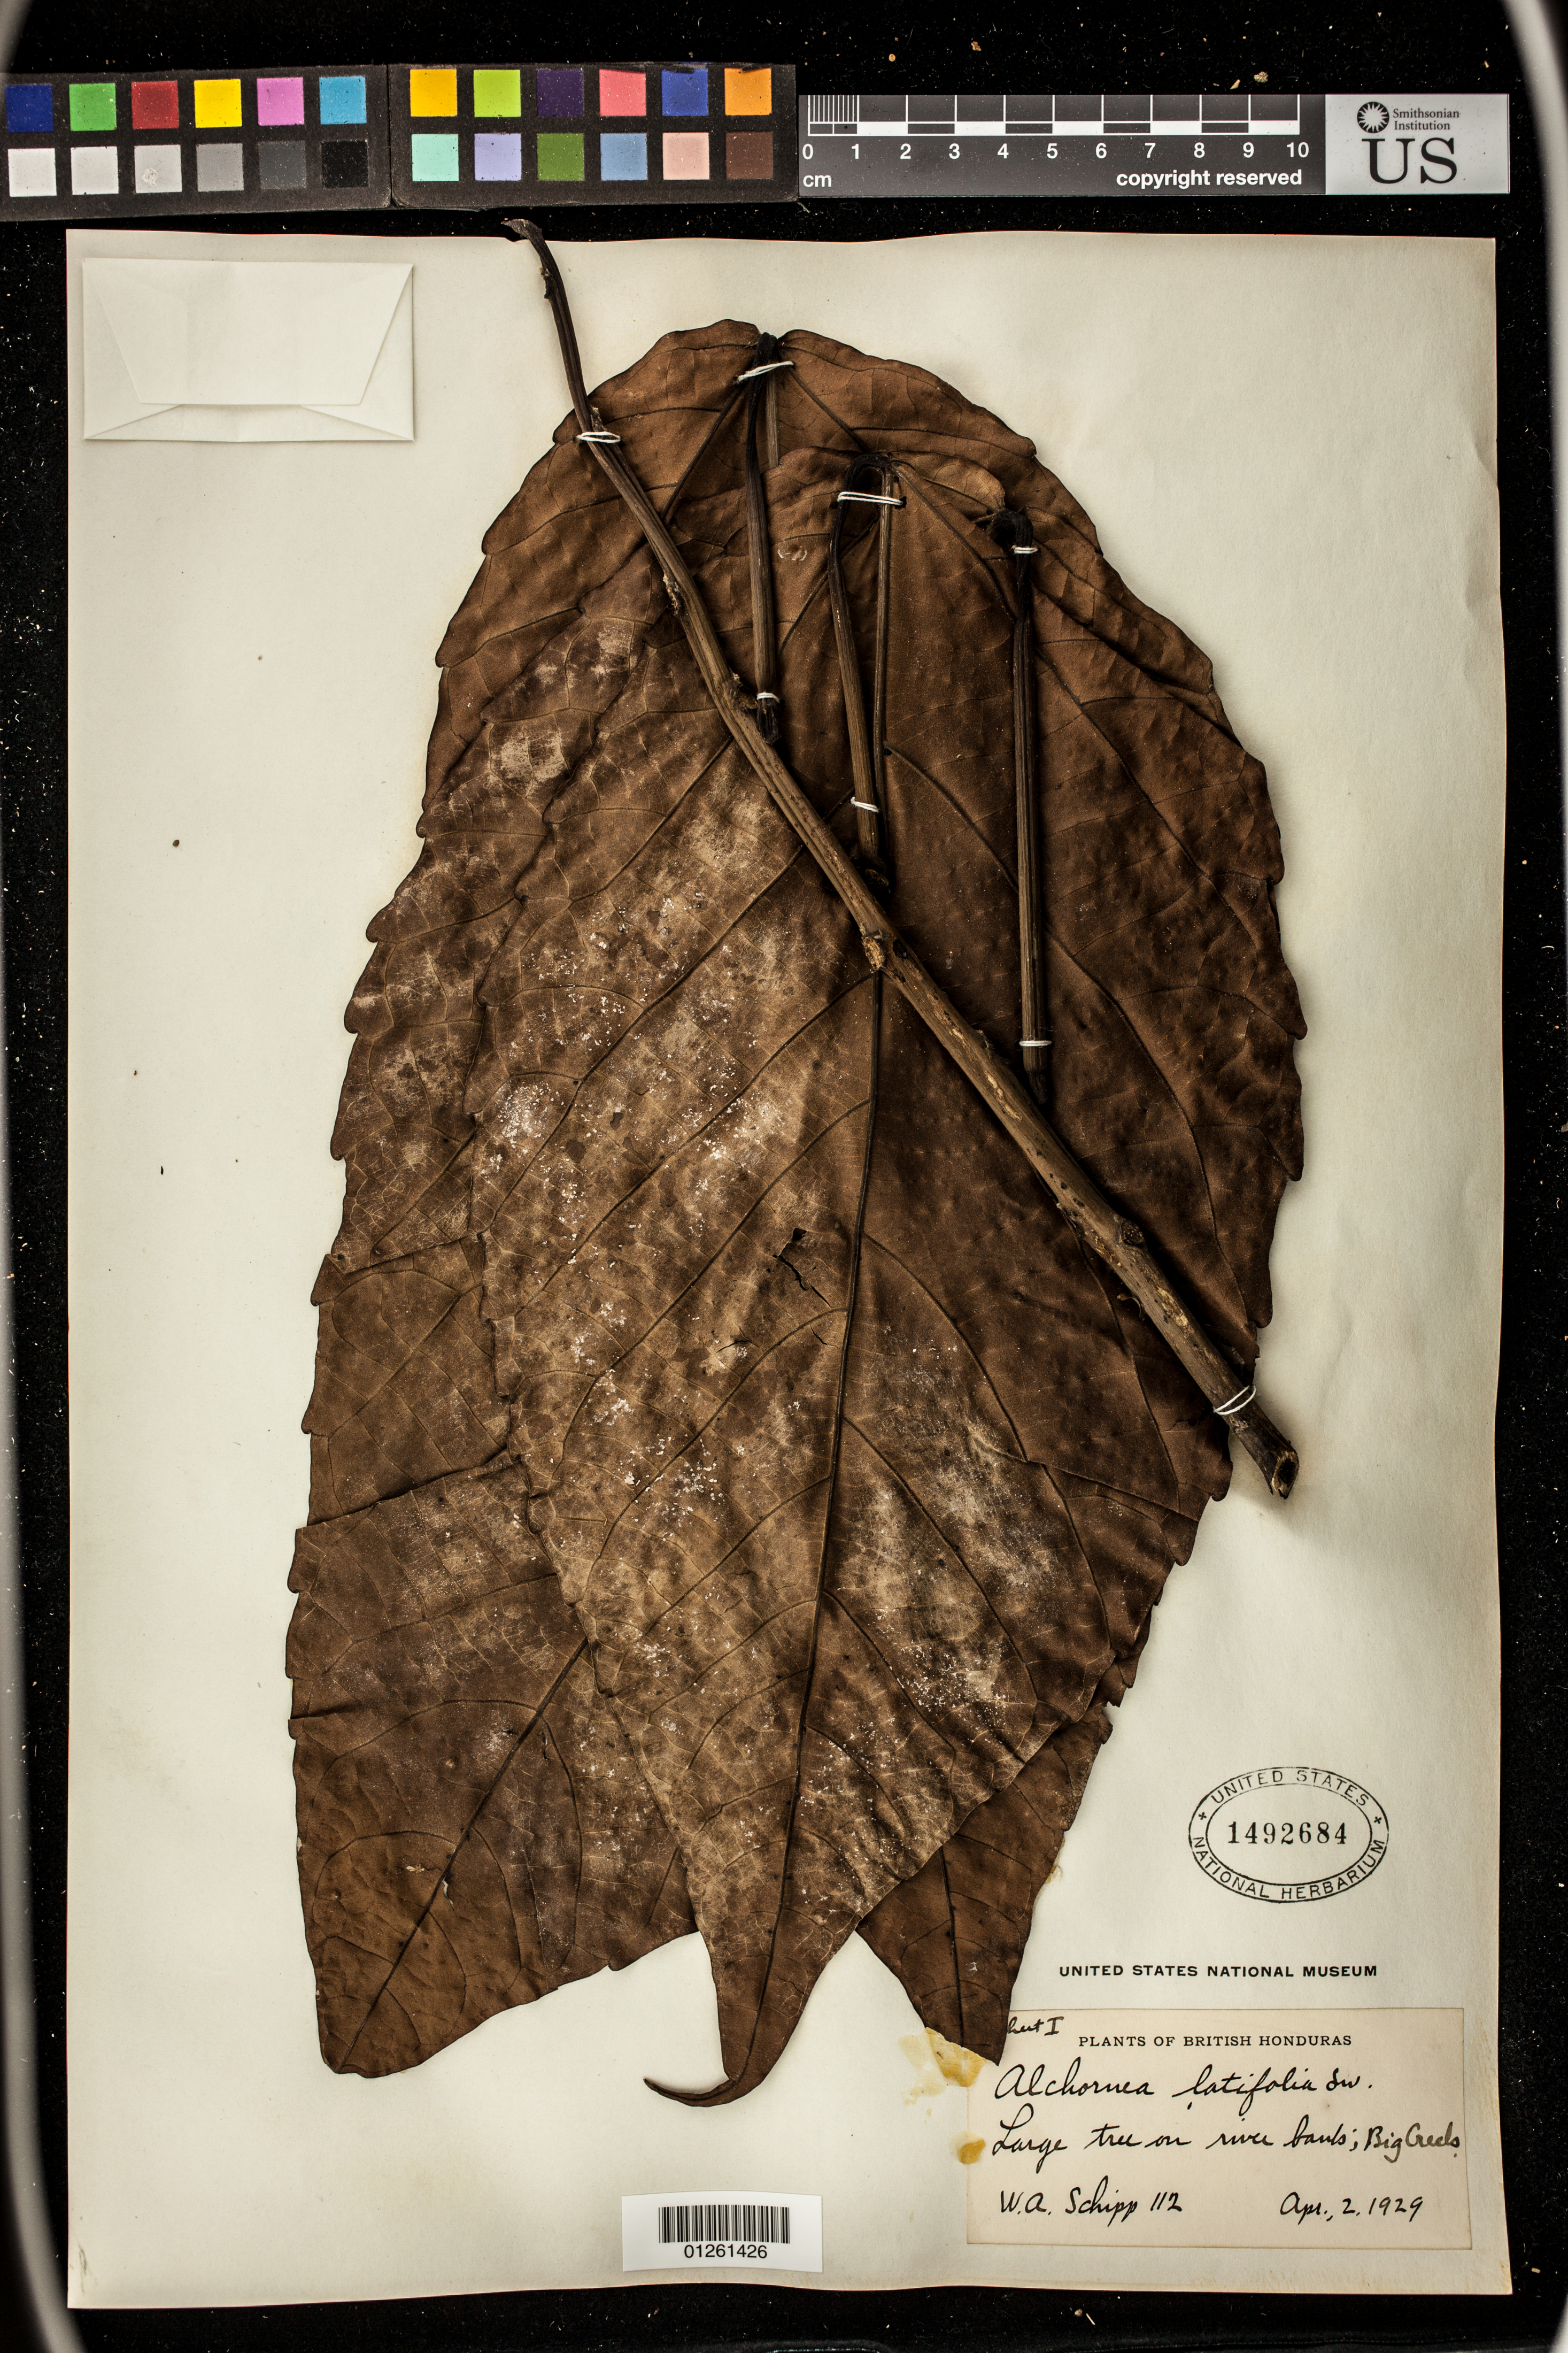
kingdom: Plantae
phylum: Tracheophyta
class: Magnoliopsida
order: Malpighiales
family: Euphorbiaceae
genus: Alchornea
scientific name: Alchornea latifolia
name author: Sw.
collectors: W. Schipp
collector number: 112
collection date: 1929-04-02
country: Belize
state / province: Stann Creek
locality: Big Creek. British Honduras.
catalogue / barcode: US 1492684